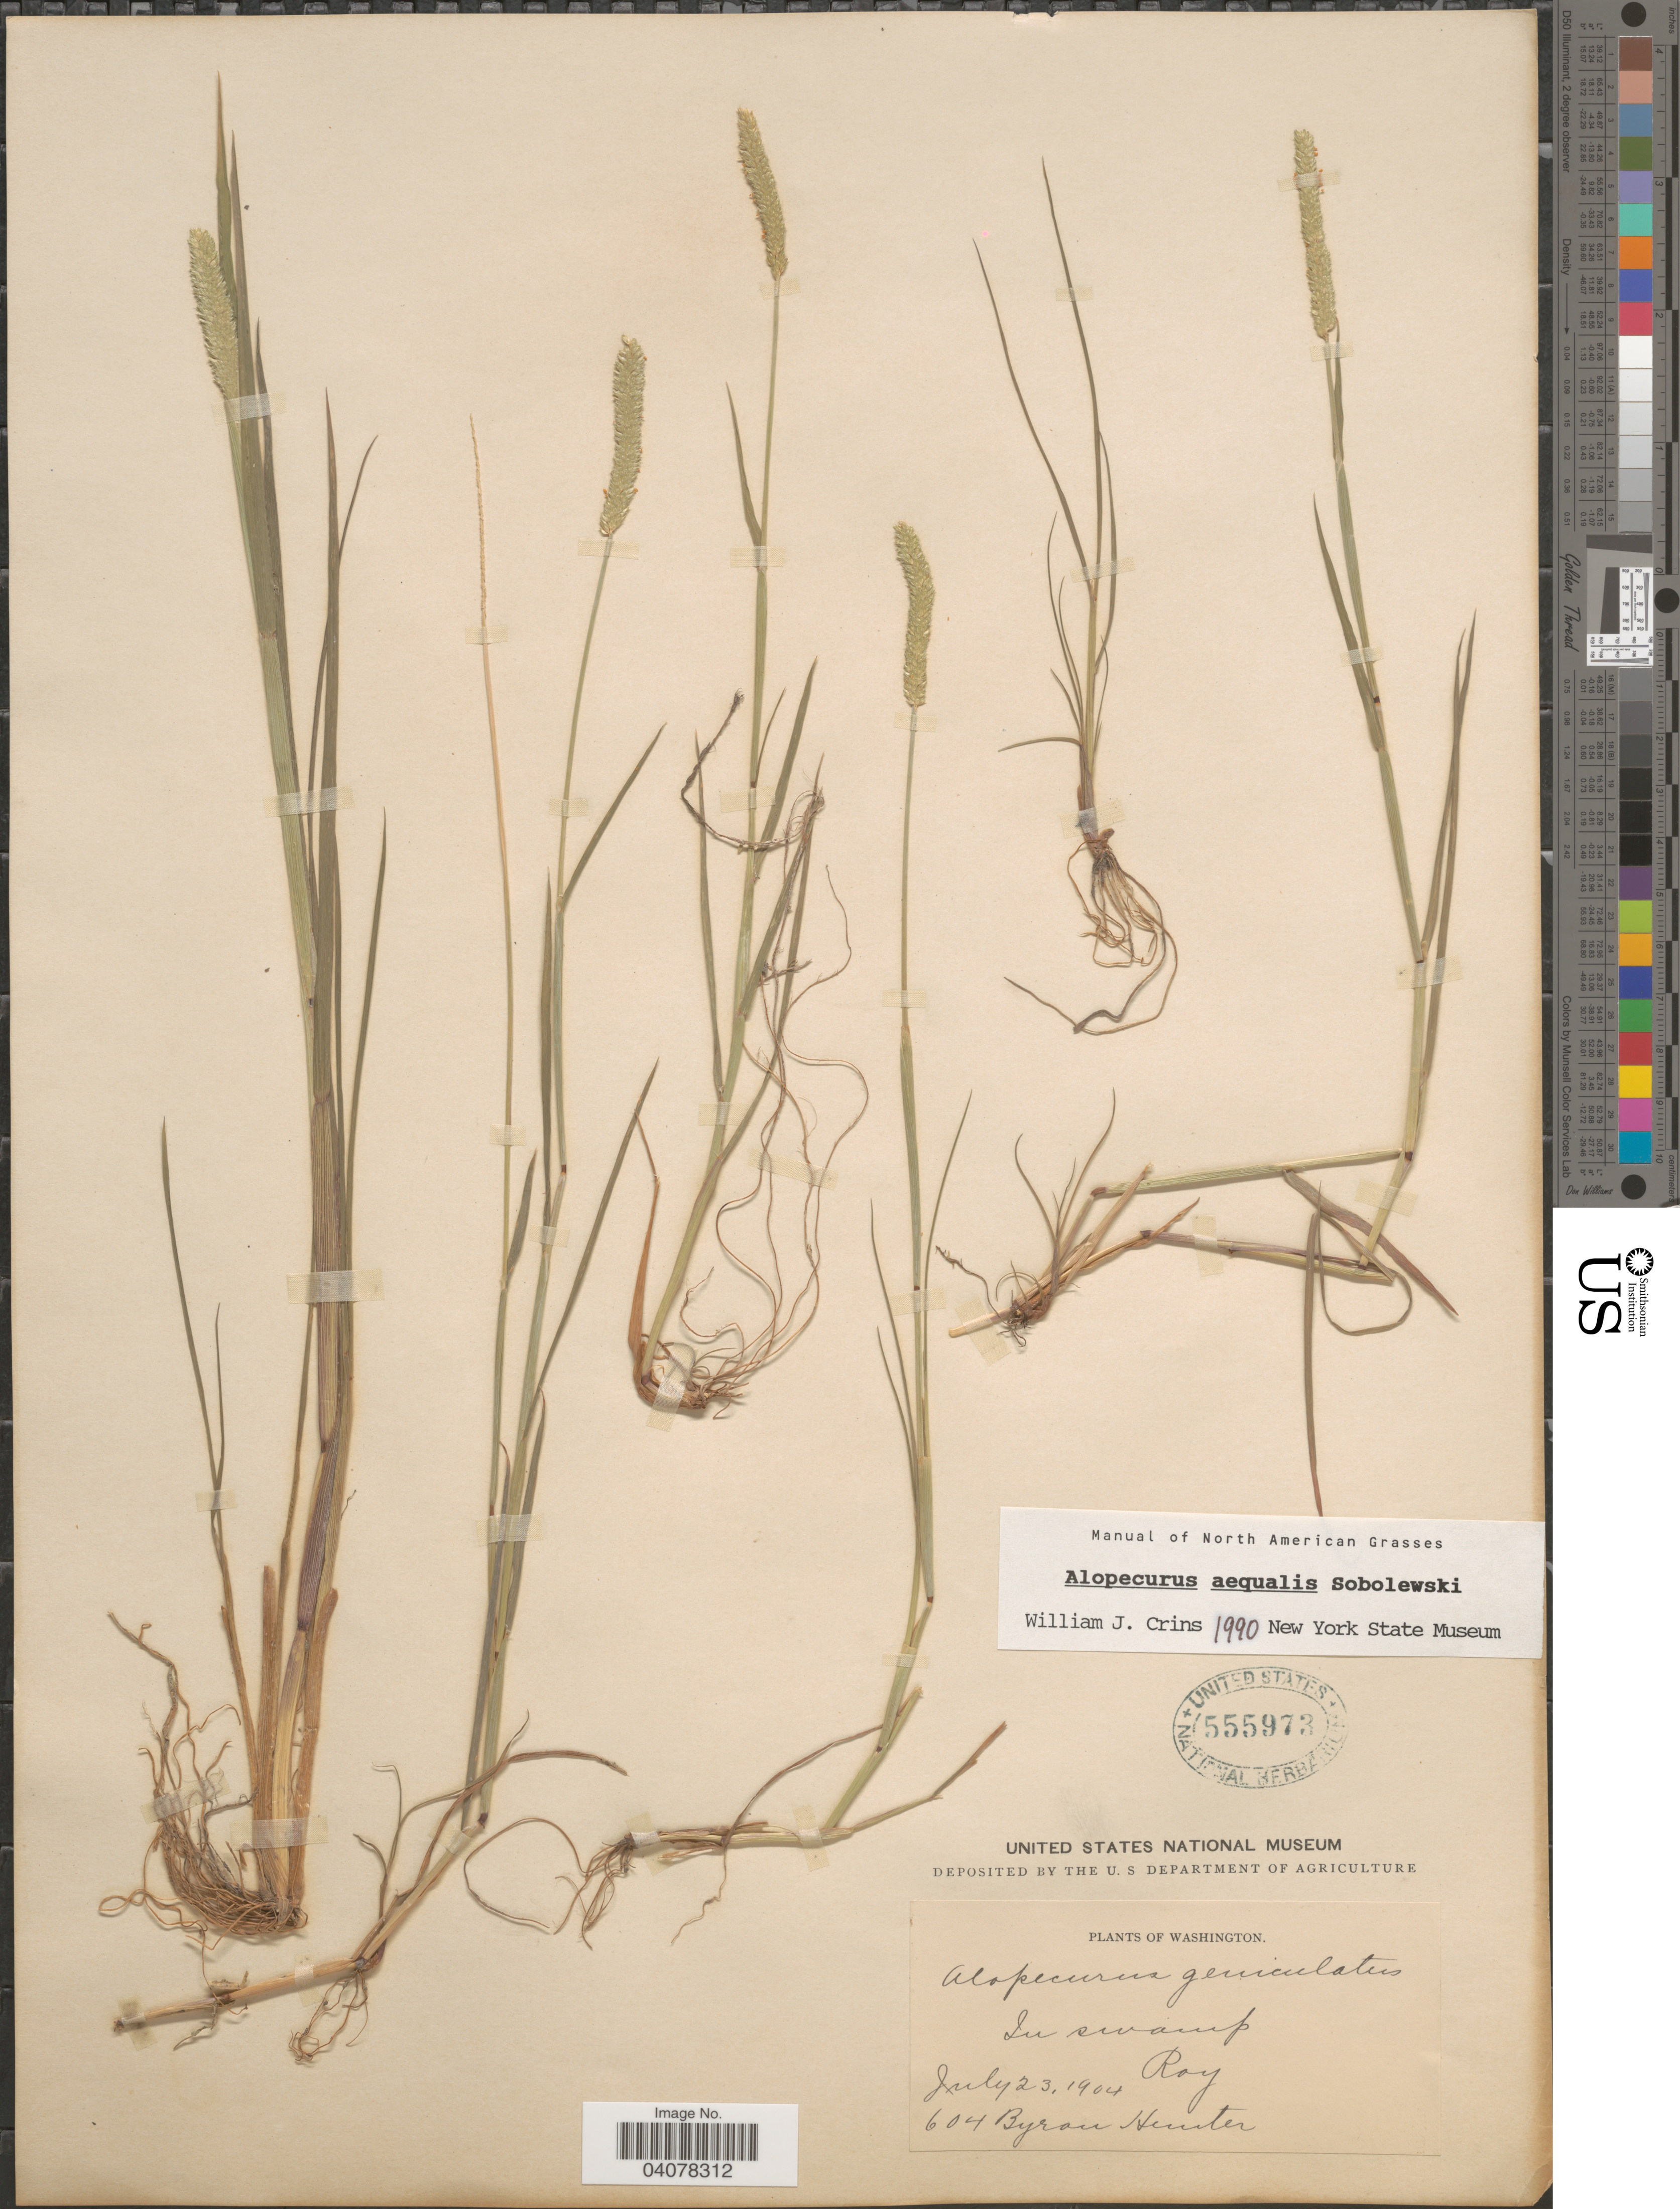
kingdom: Plantae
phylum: Tracheophyta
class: Liliopsida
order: Poales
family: Poaceae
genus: Alopecurus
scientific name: Alopecurus aequalis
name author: Sobol.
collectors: B. Hunter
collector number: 604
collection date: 1904-07-23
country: United States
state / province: Washington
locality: In swamp, Roy.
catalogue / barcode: US 555973